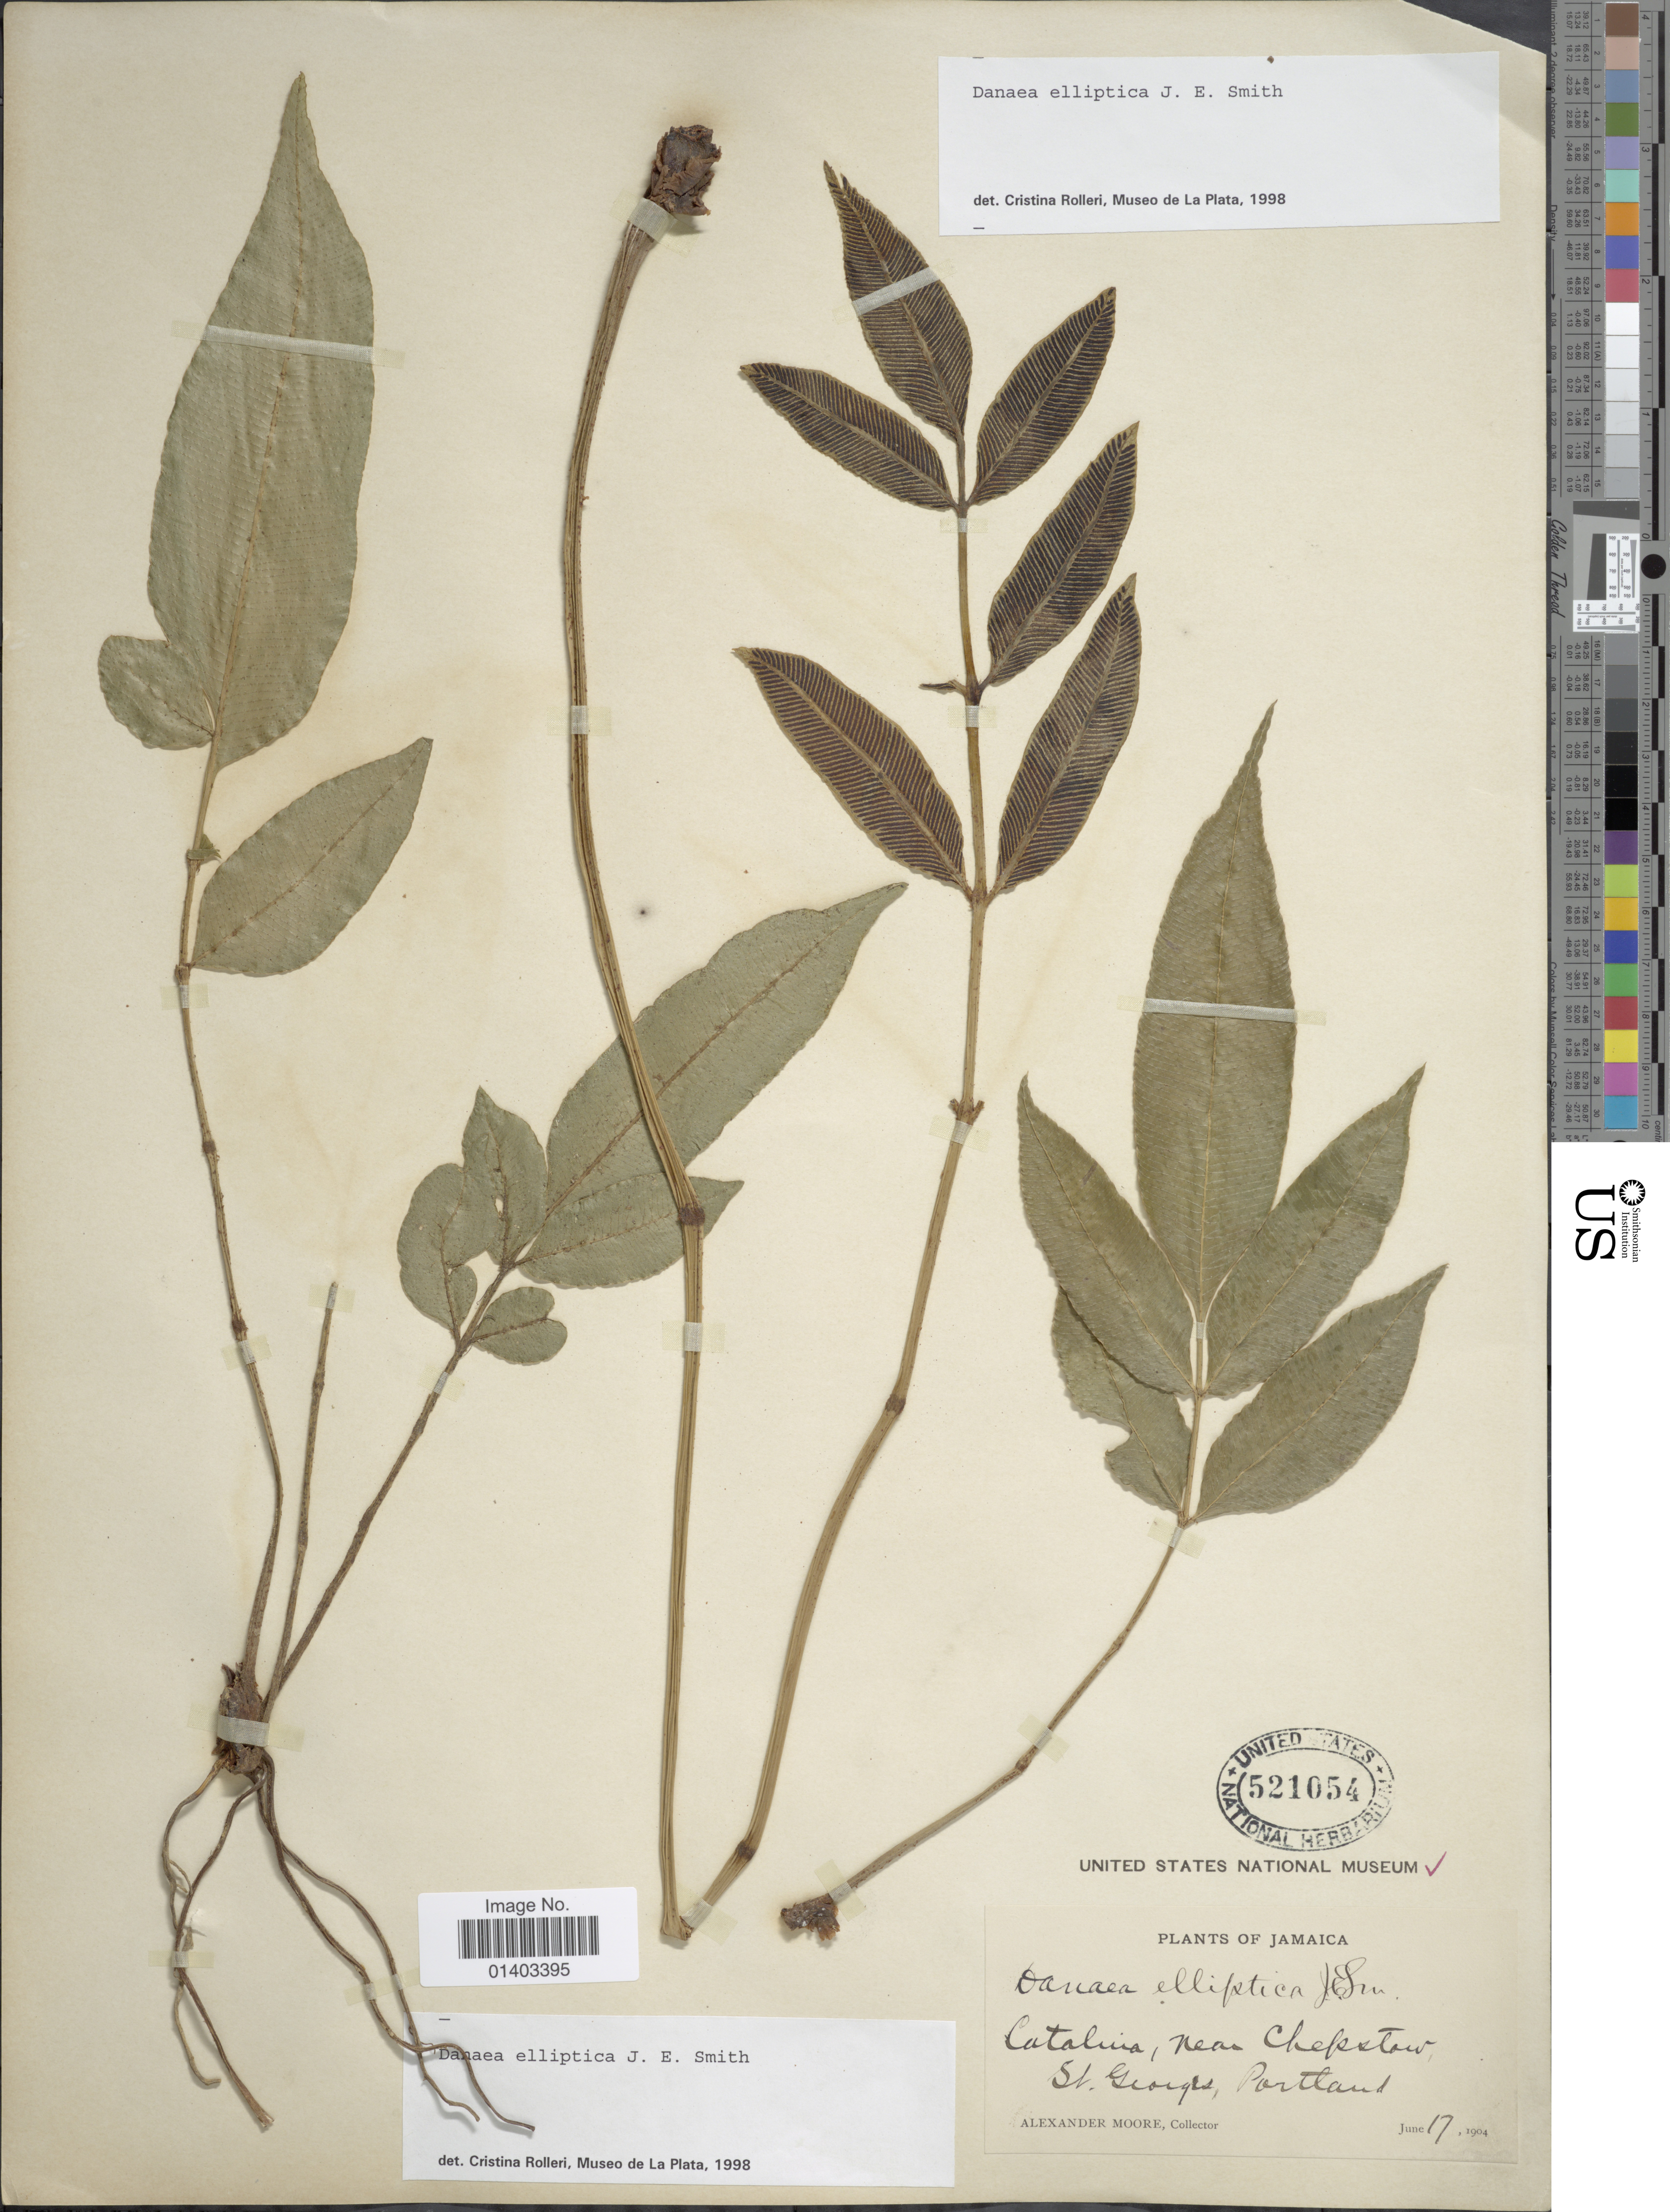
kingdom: Plantae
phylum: Tracheophyta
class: Polypodiopsida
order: Marattiales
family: Marattiaceae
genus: Danaea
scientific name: Danaea elliptica subsp. elliptica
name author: Sm.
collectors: A. Moore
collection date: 1904-06-17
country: Jamaica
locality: Catalina, near Chepstow, St George, Portland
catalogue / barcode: US 521054